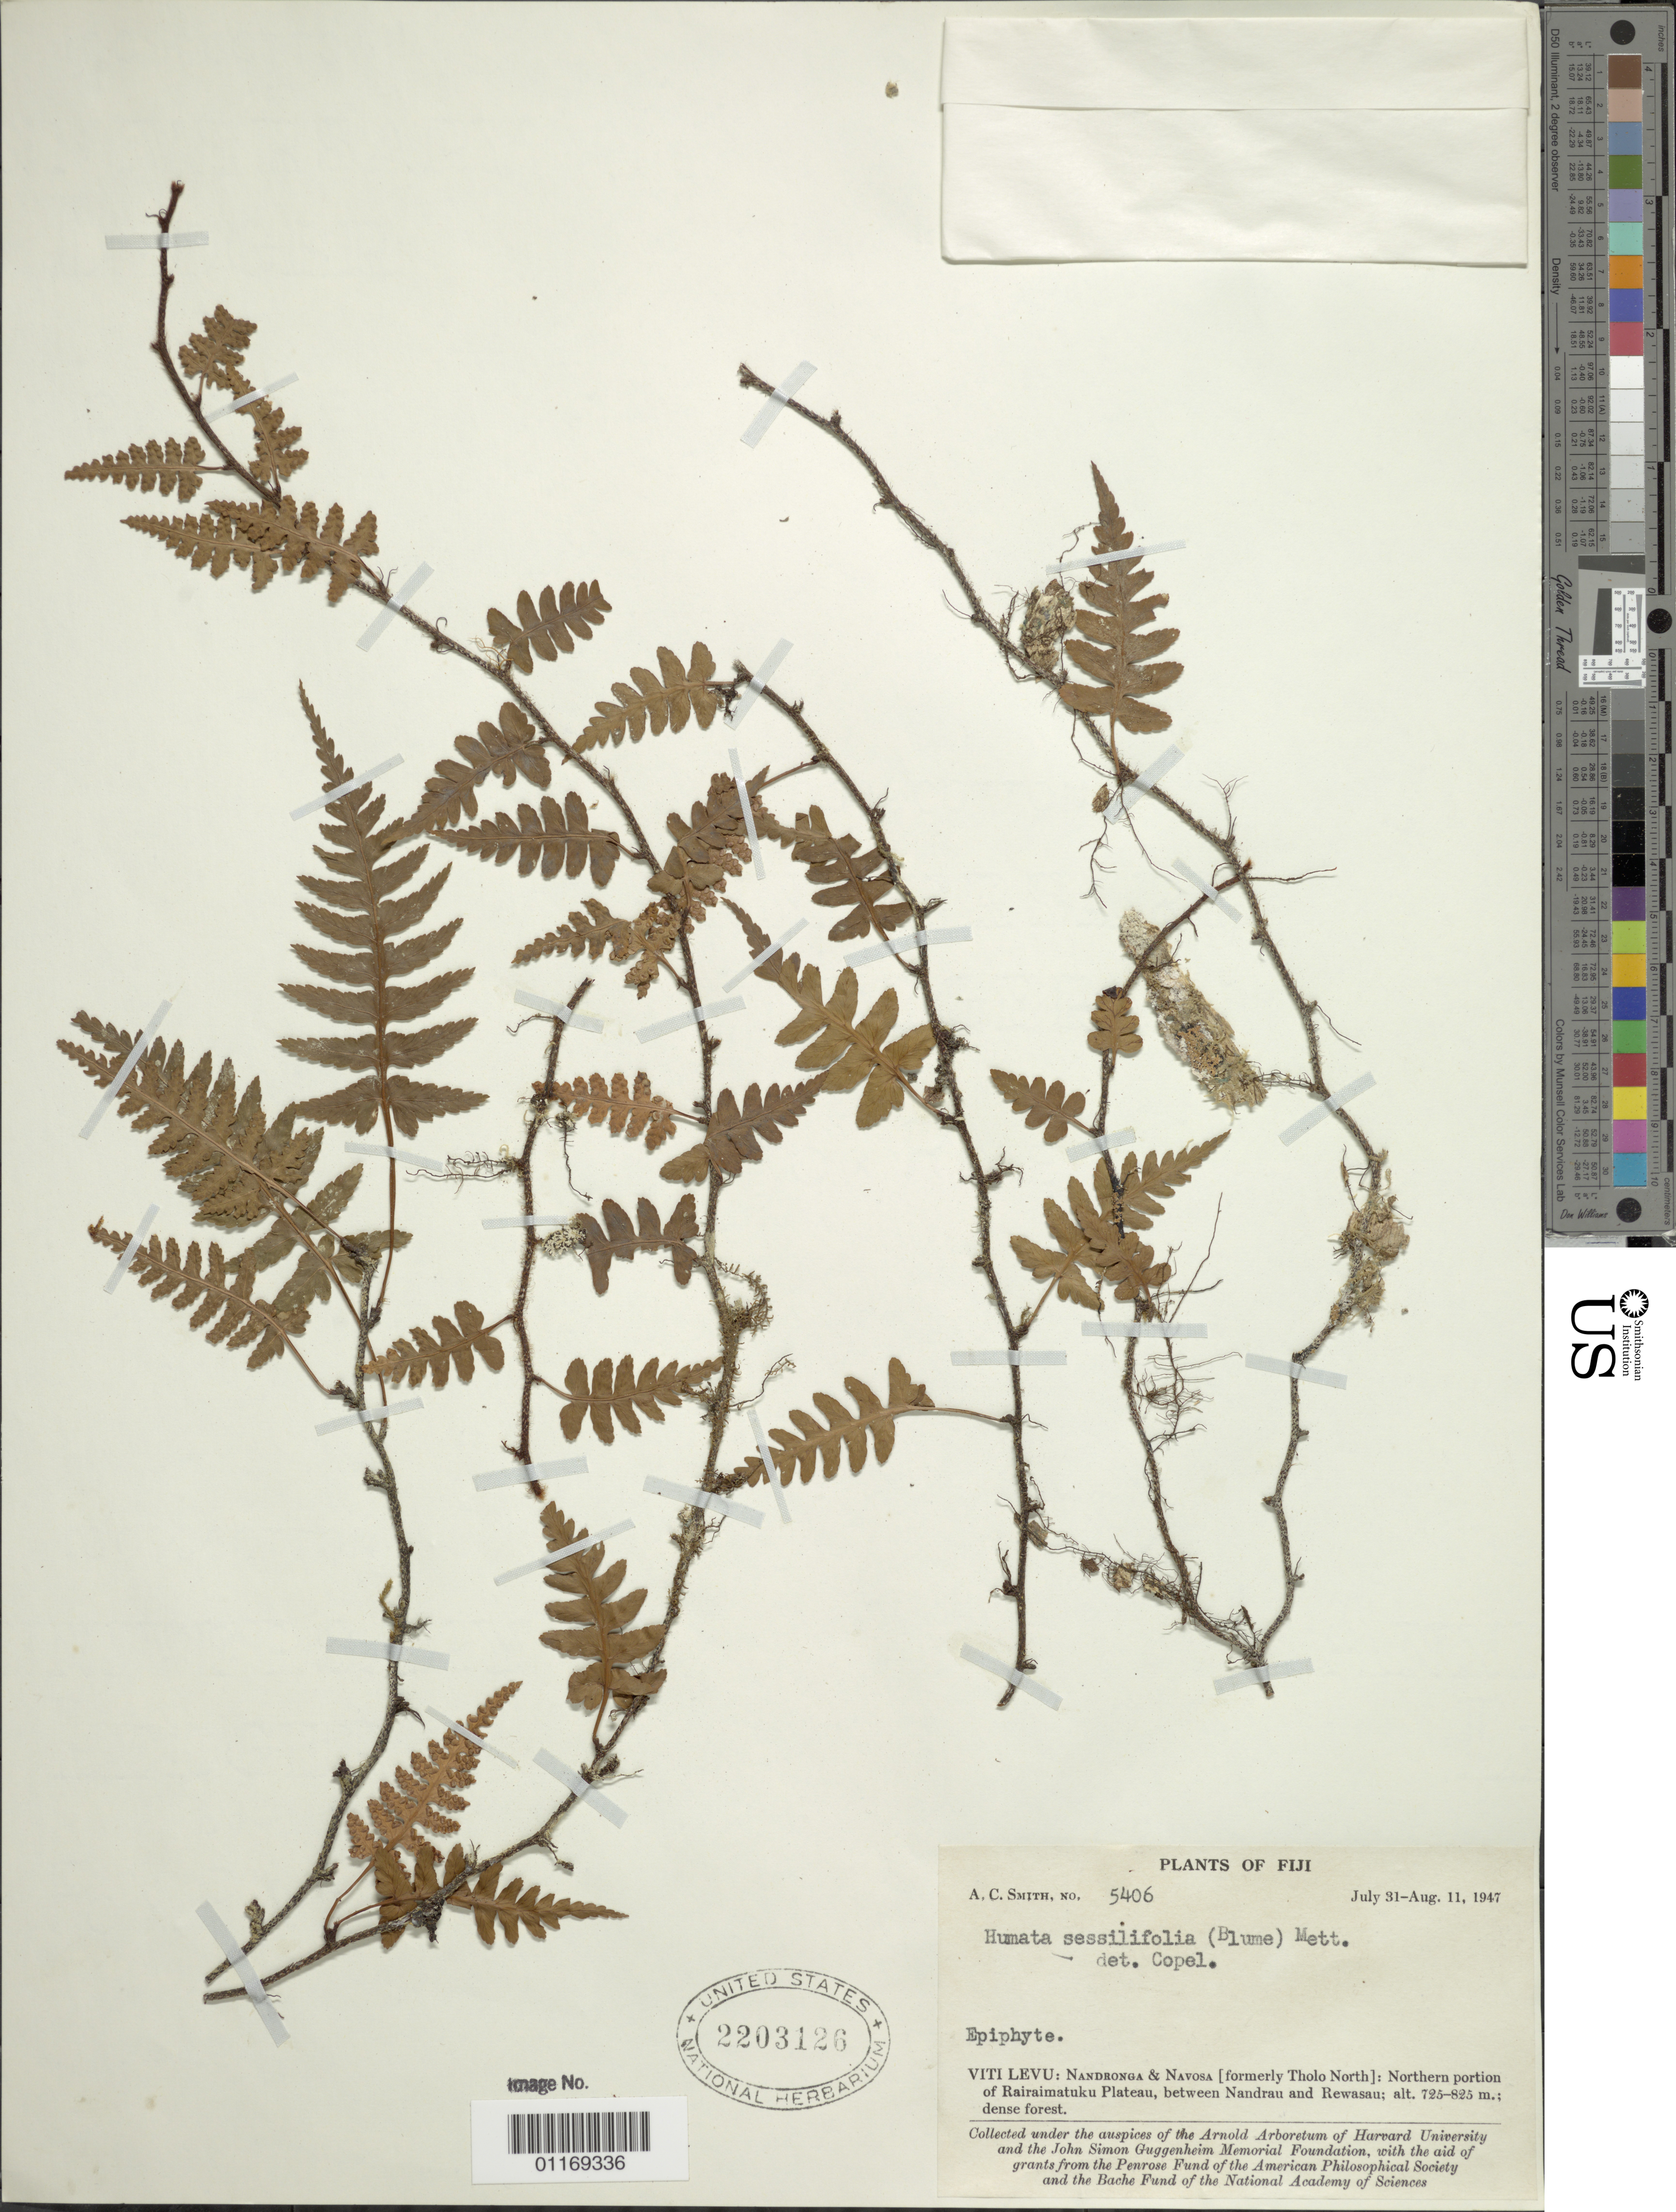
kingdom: Plantae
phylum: Tracheophyta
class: Polypodiopsida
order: Polypodiales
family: Davalliaceae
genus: Davallia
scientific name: Davallia sessilifolia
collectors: A. C. Smith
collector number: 5406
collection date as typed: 31 Jul 1947 to 11 Aug 1947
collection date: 1947-07-31/1947-08-11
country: Fiji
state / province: Western Division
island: Viti Levu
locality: N portion of Rairaimatuku Plateau, between Nandrau and Rewasau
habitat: Dense forest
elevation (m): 725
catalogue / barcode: US 2203126